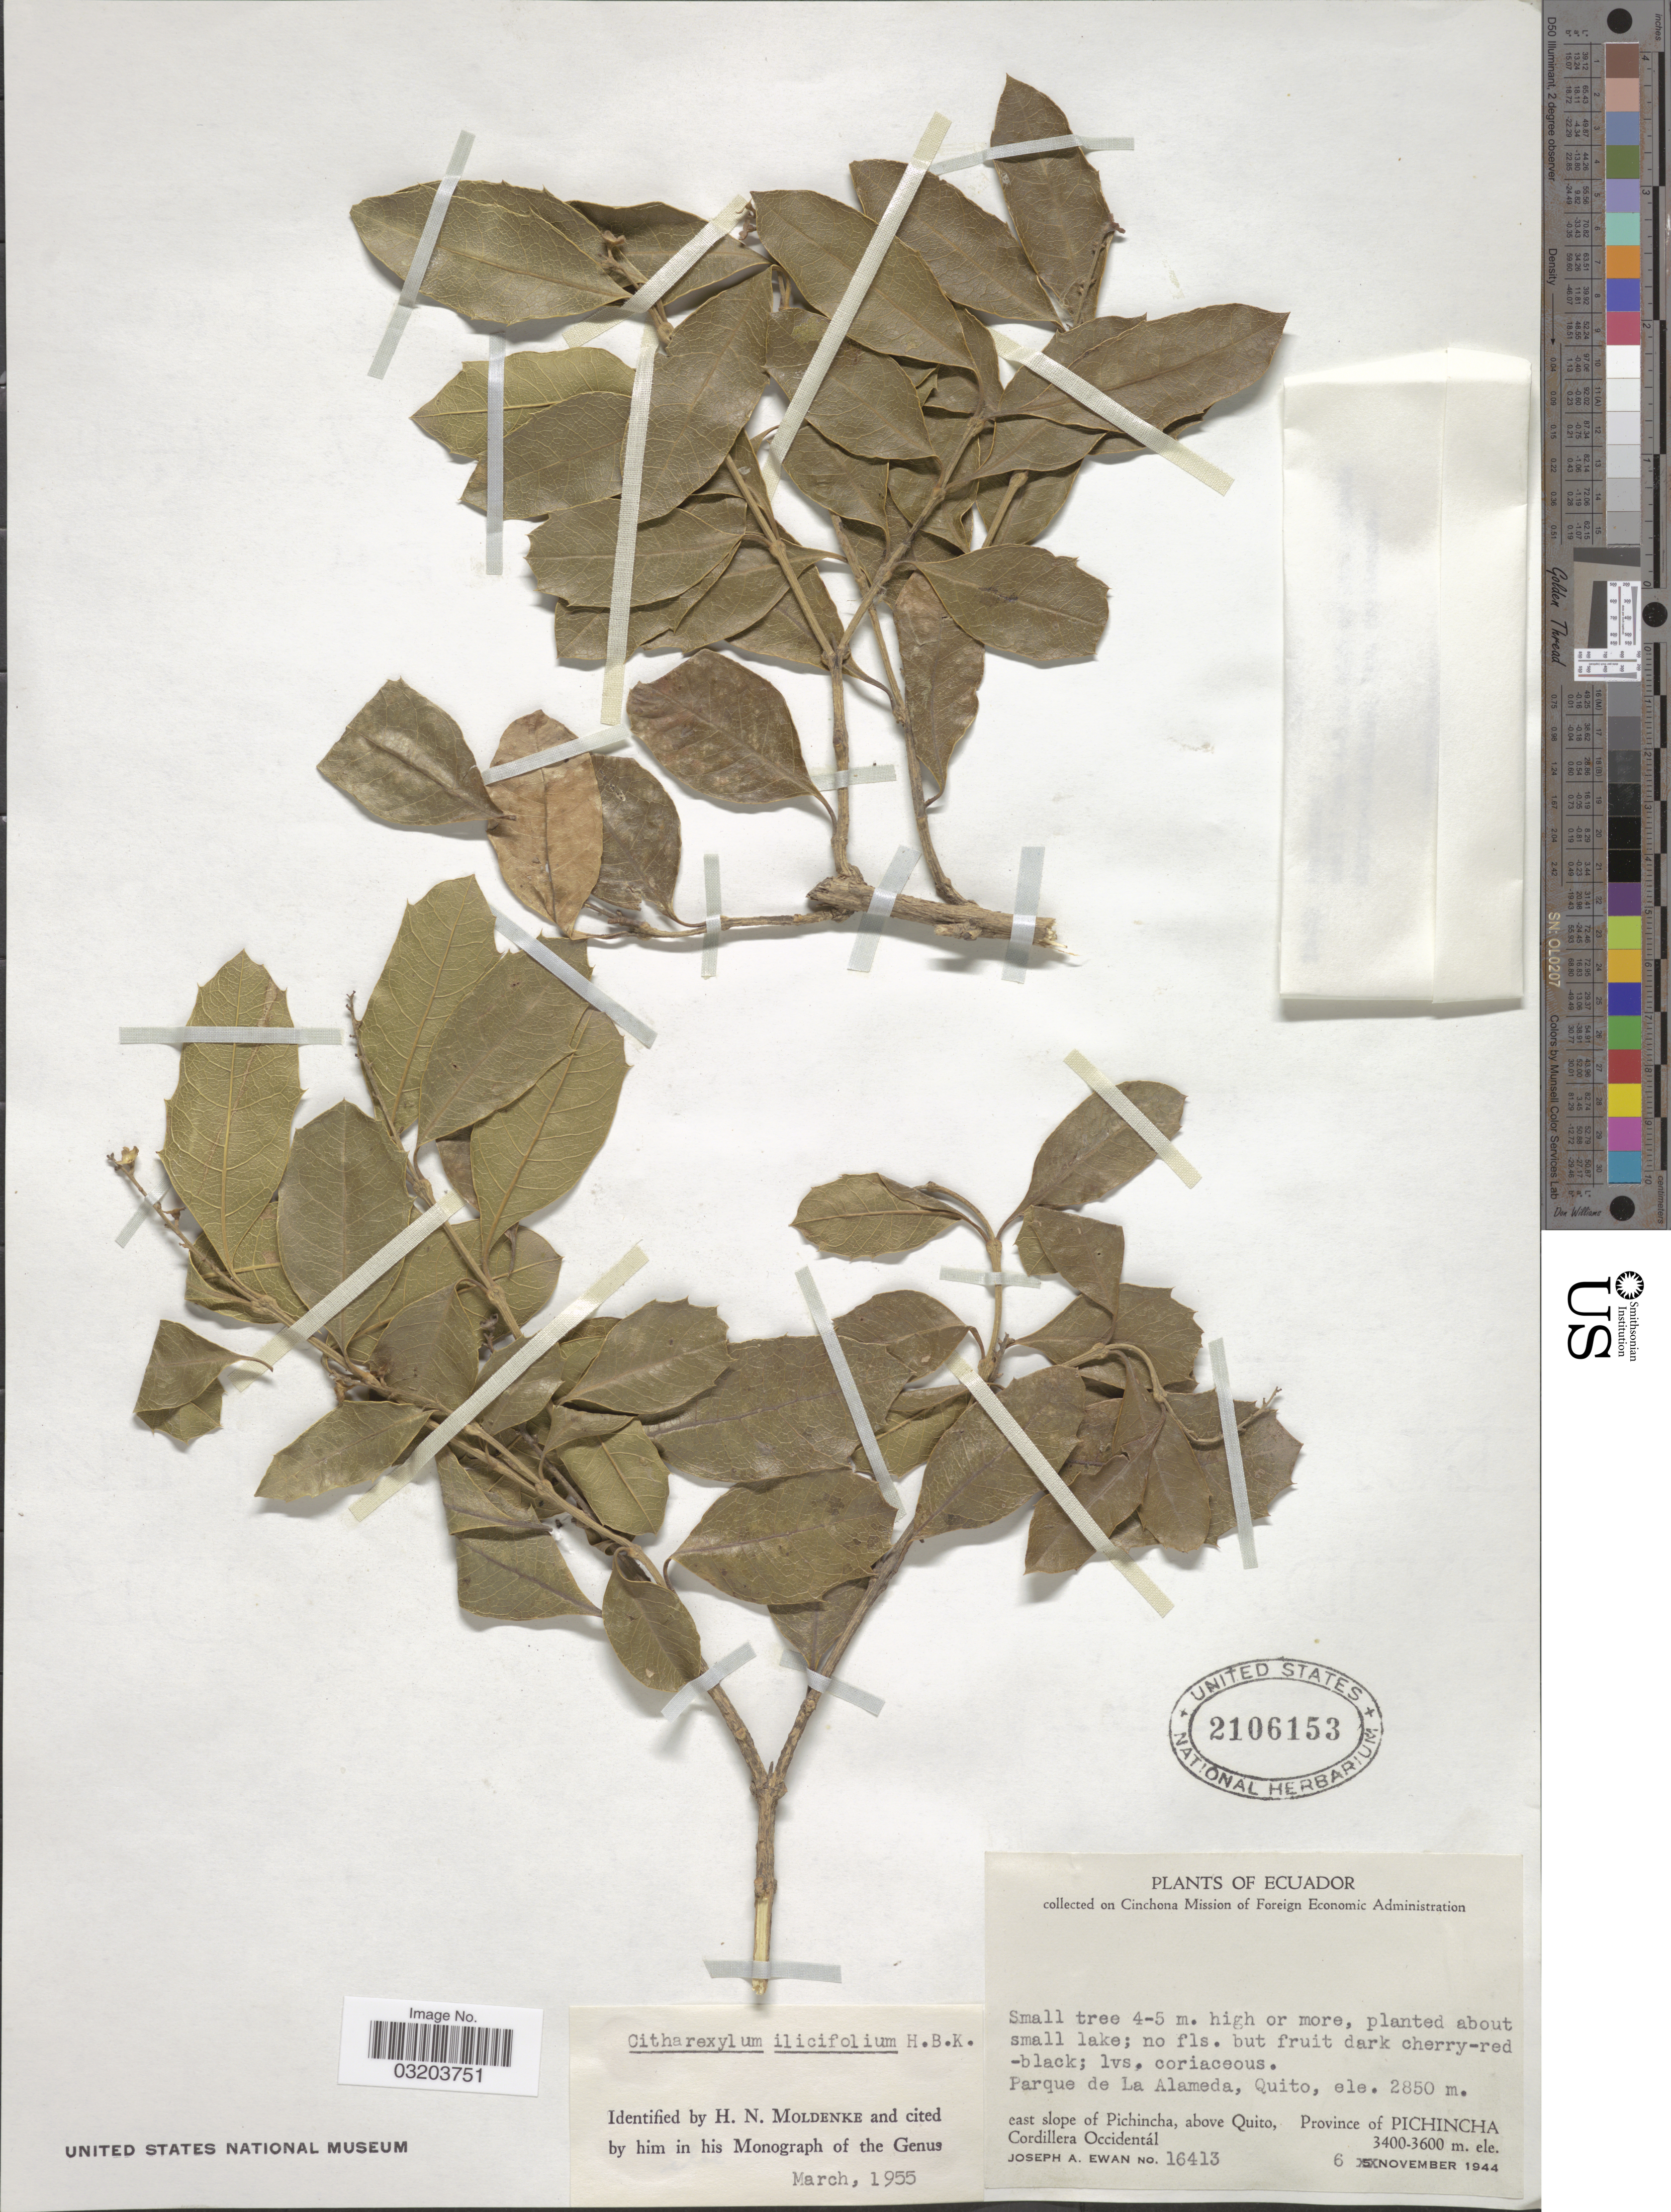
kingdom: Plantae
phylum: Tracheophyta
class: Magnoliopsida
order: Lamiales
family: Verbenaceae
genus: Citharexylum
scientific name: Citharexylum ilicifolium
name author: Kunth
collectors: J. A. Ewan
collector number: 16413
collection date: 1944-11-06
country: Ecuador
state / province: Pichincha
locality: Parque de La Alameda, Quito. East slope of Pichincha, above Quito. Cordillera Occidentál.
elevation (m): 2850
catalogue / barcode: US 2106153